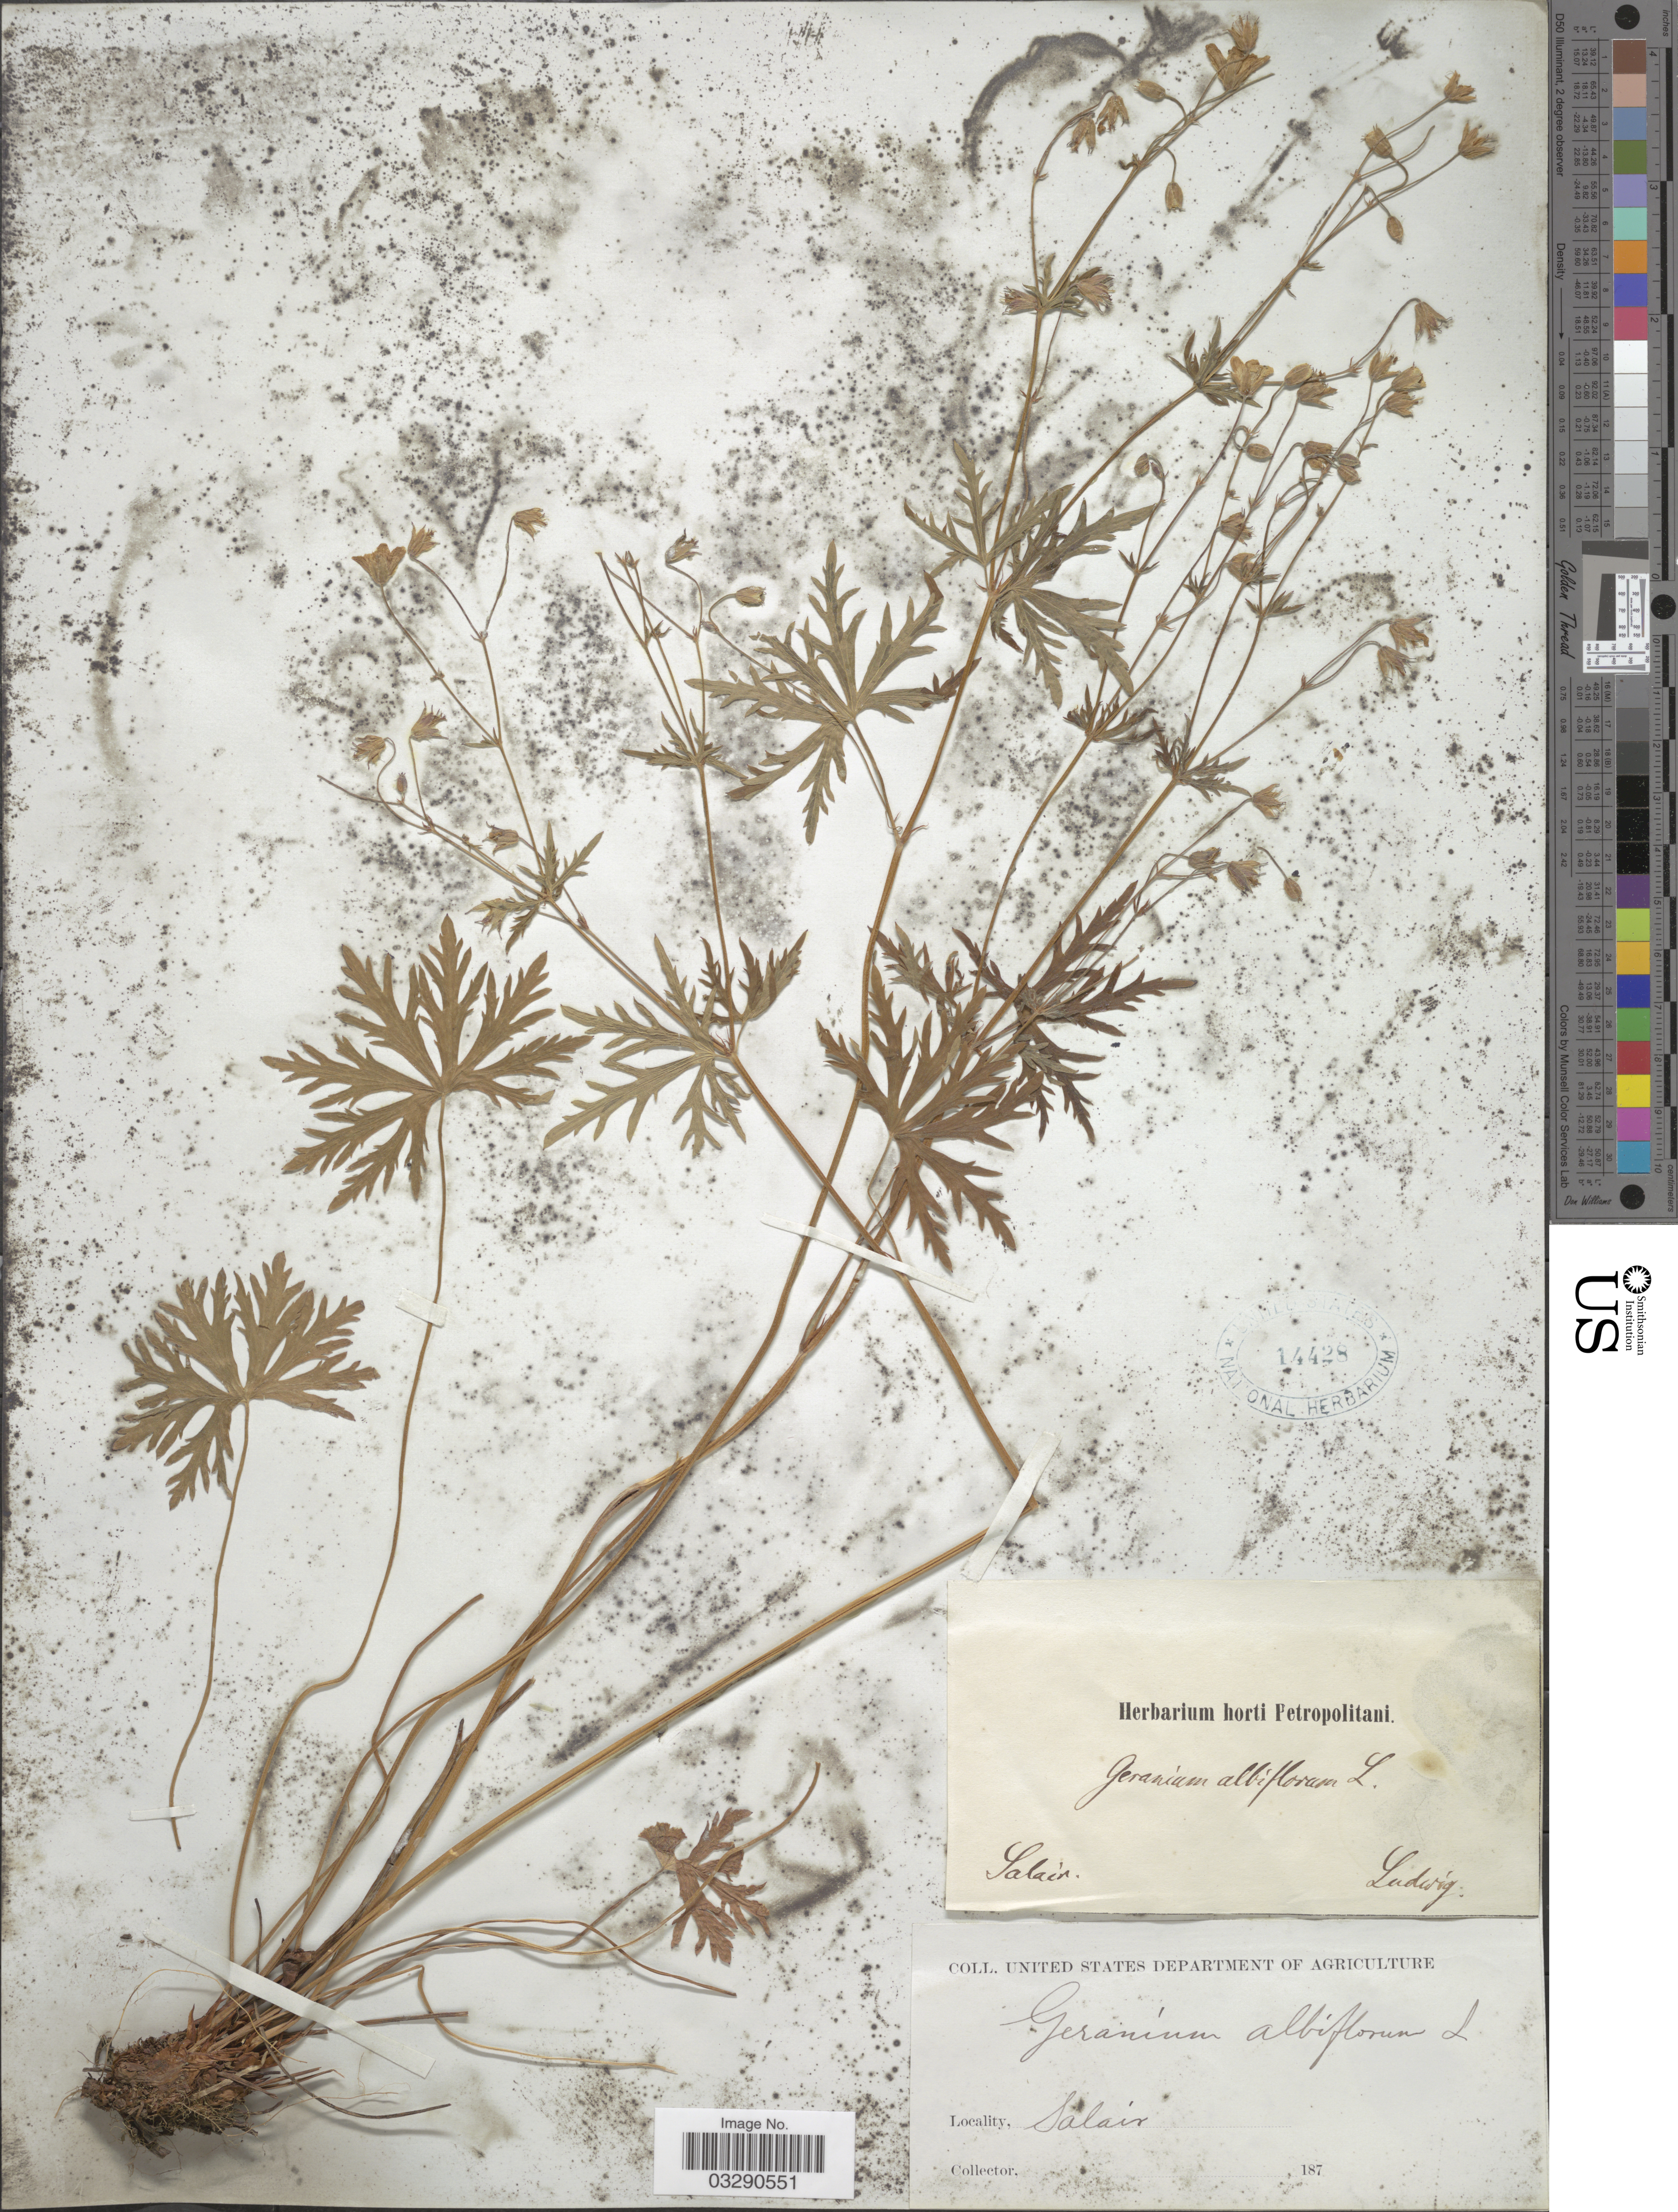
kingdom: Plantae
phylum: Tracheophyta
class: Magnoliopsida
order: Geraniales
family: Geraniaceae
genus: Geranium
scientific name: Geranium albiflorum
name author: Ledeb.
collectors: Ludwig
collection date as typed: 187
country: Russian Federation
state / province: Kemerovo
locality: Salair.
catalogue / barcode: US 14428